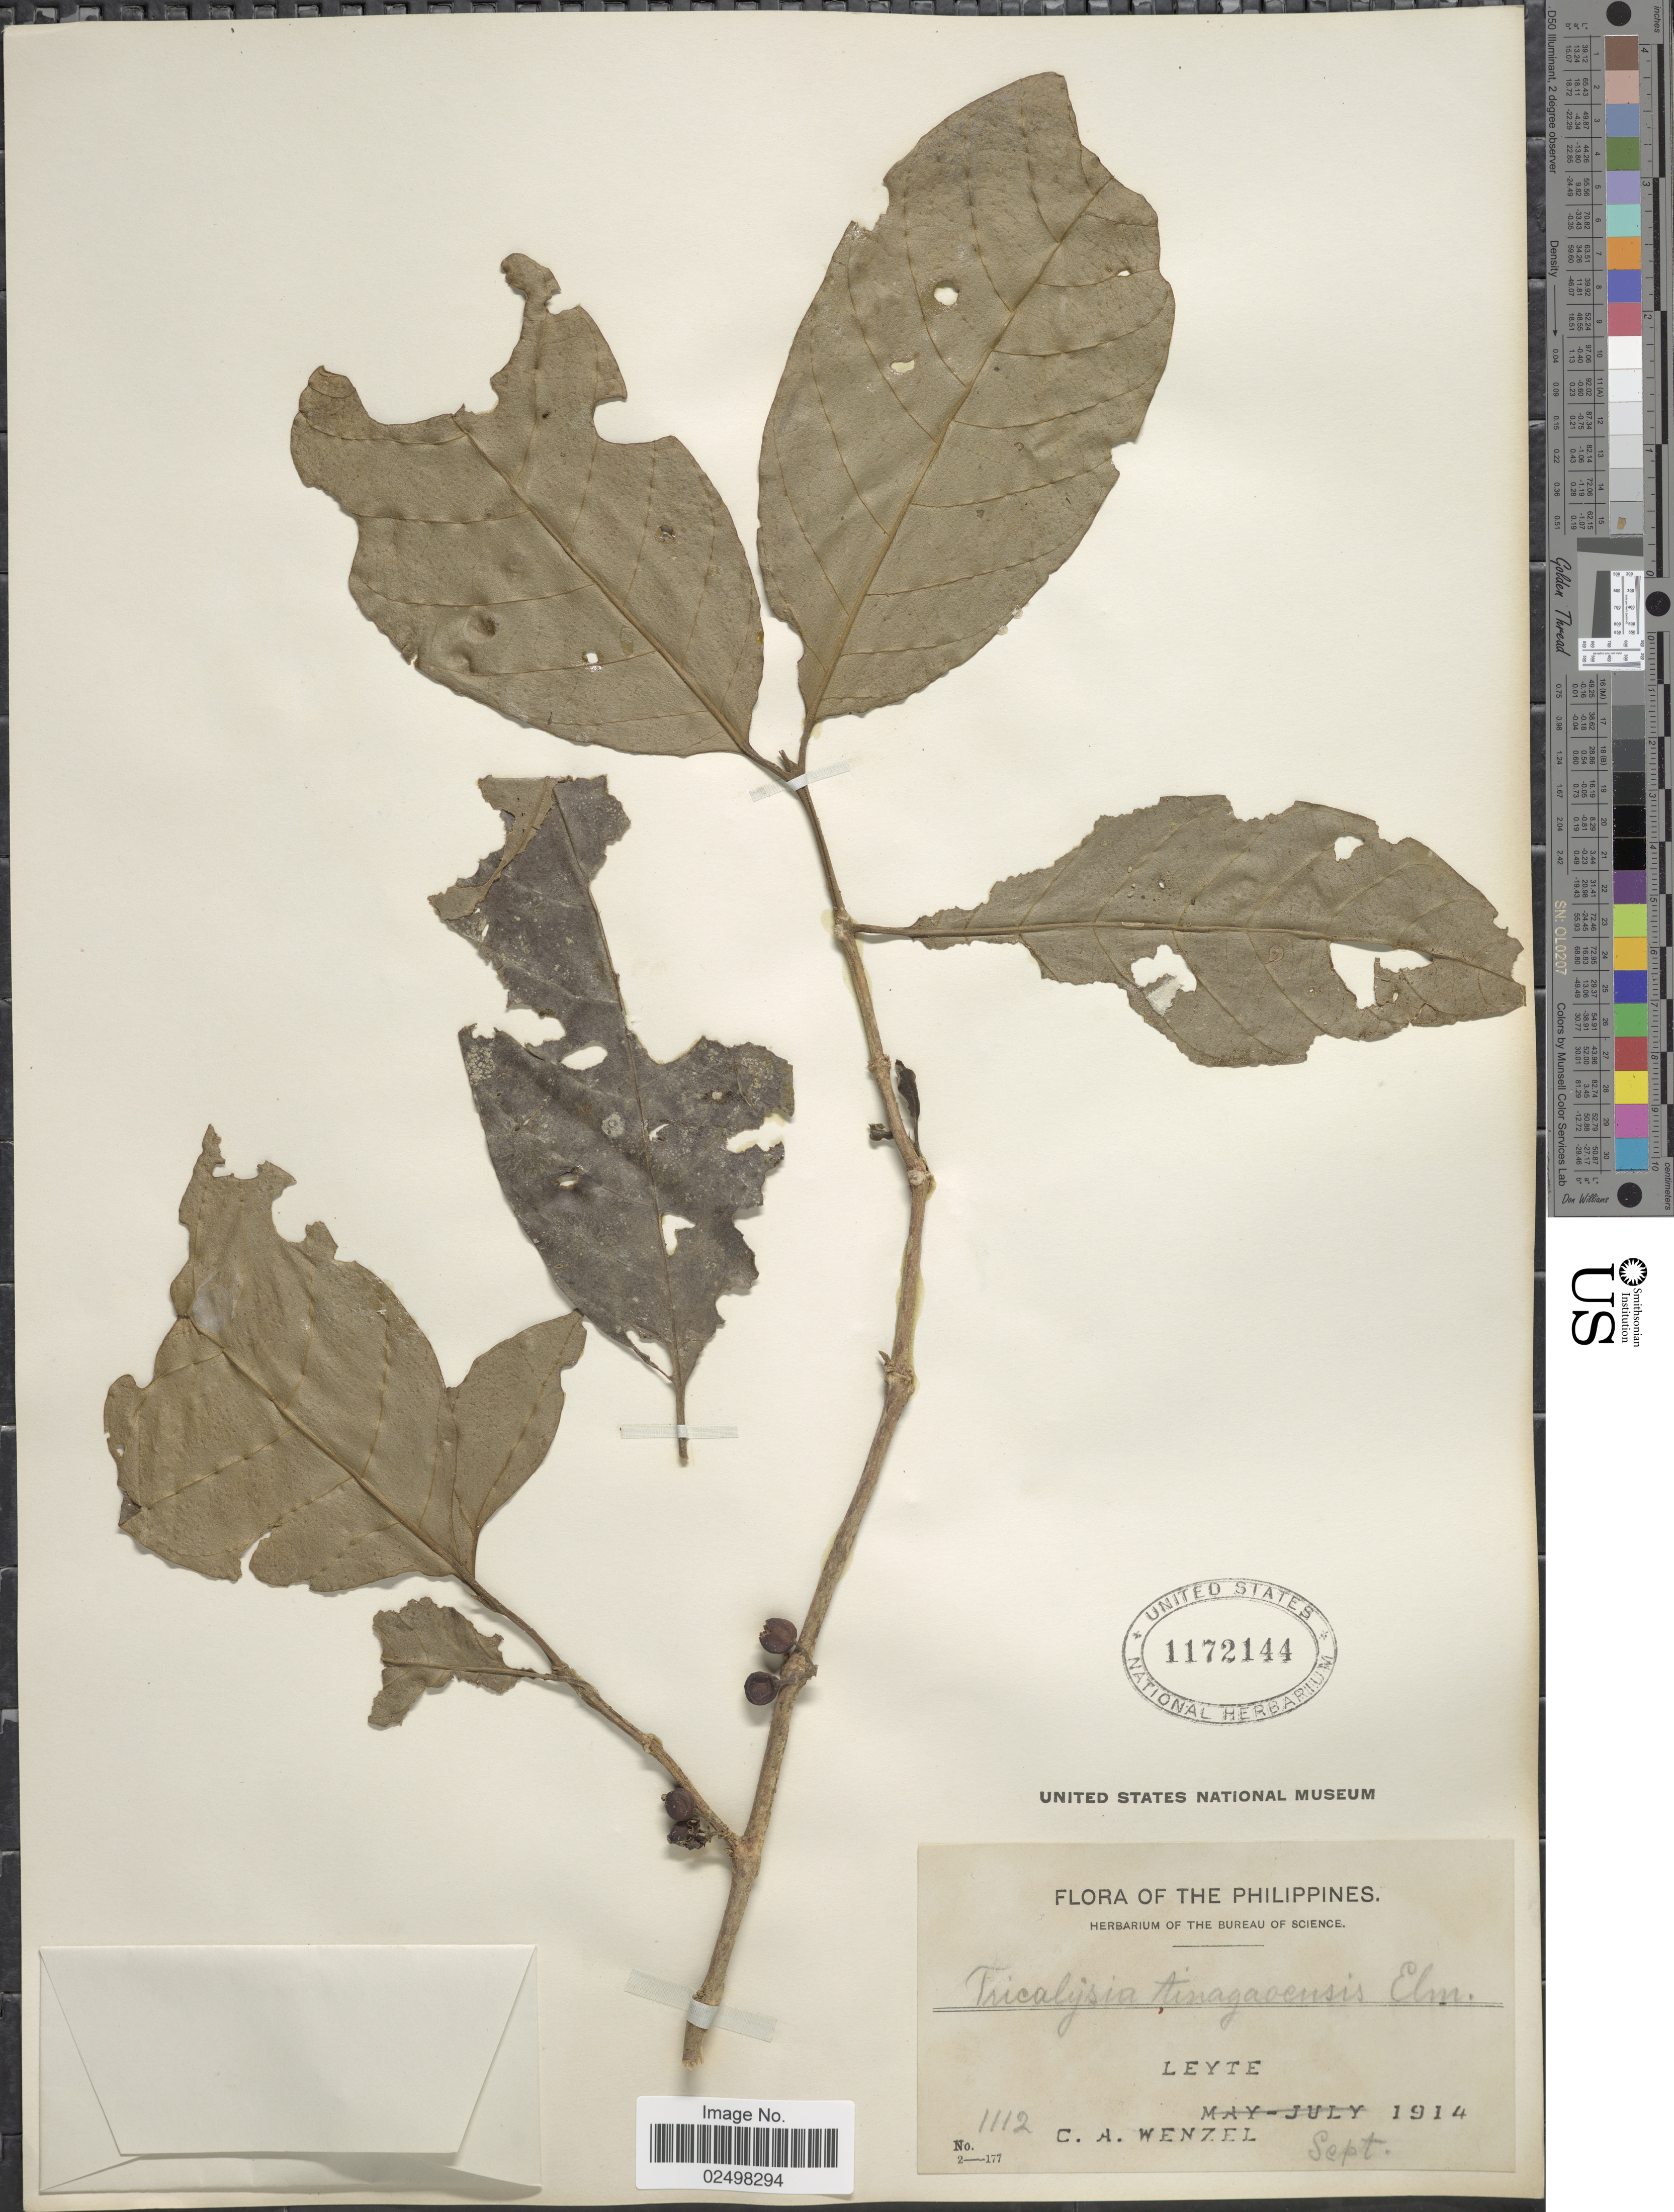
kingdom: Plantae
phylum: Tracheophyta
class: Magnoliopsida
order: Gentianales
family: Rubiaceae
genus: Tricalysia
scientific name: Tricalysia tinagaoensis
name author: Elmer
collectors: C. Wenzel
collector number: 1112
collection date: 1914-09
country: Philippines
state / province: Eastern Visayas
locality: Leyte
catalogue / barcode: US 1172144